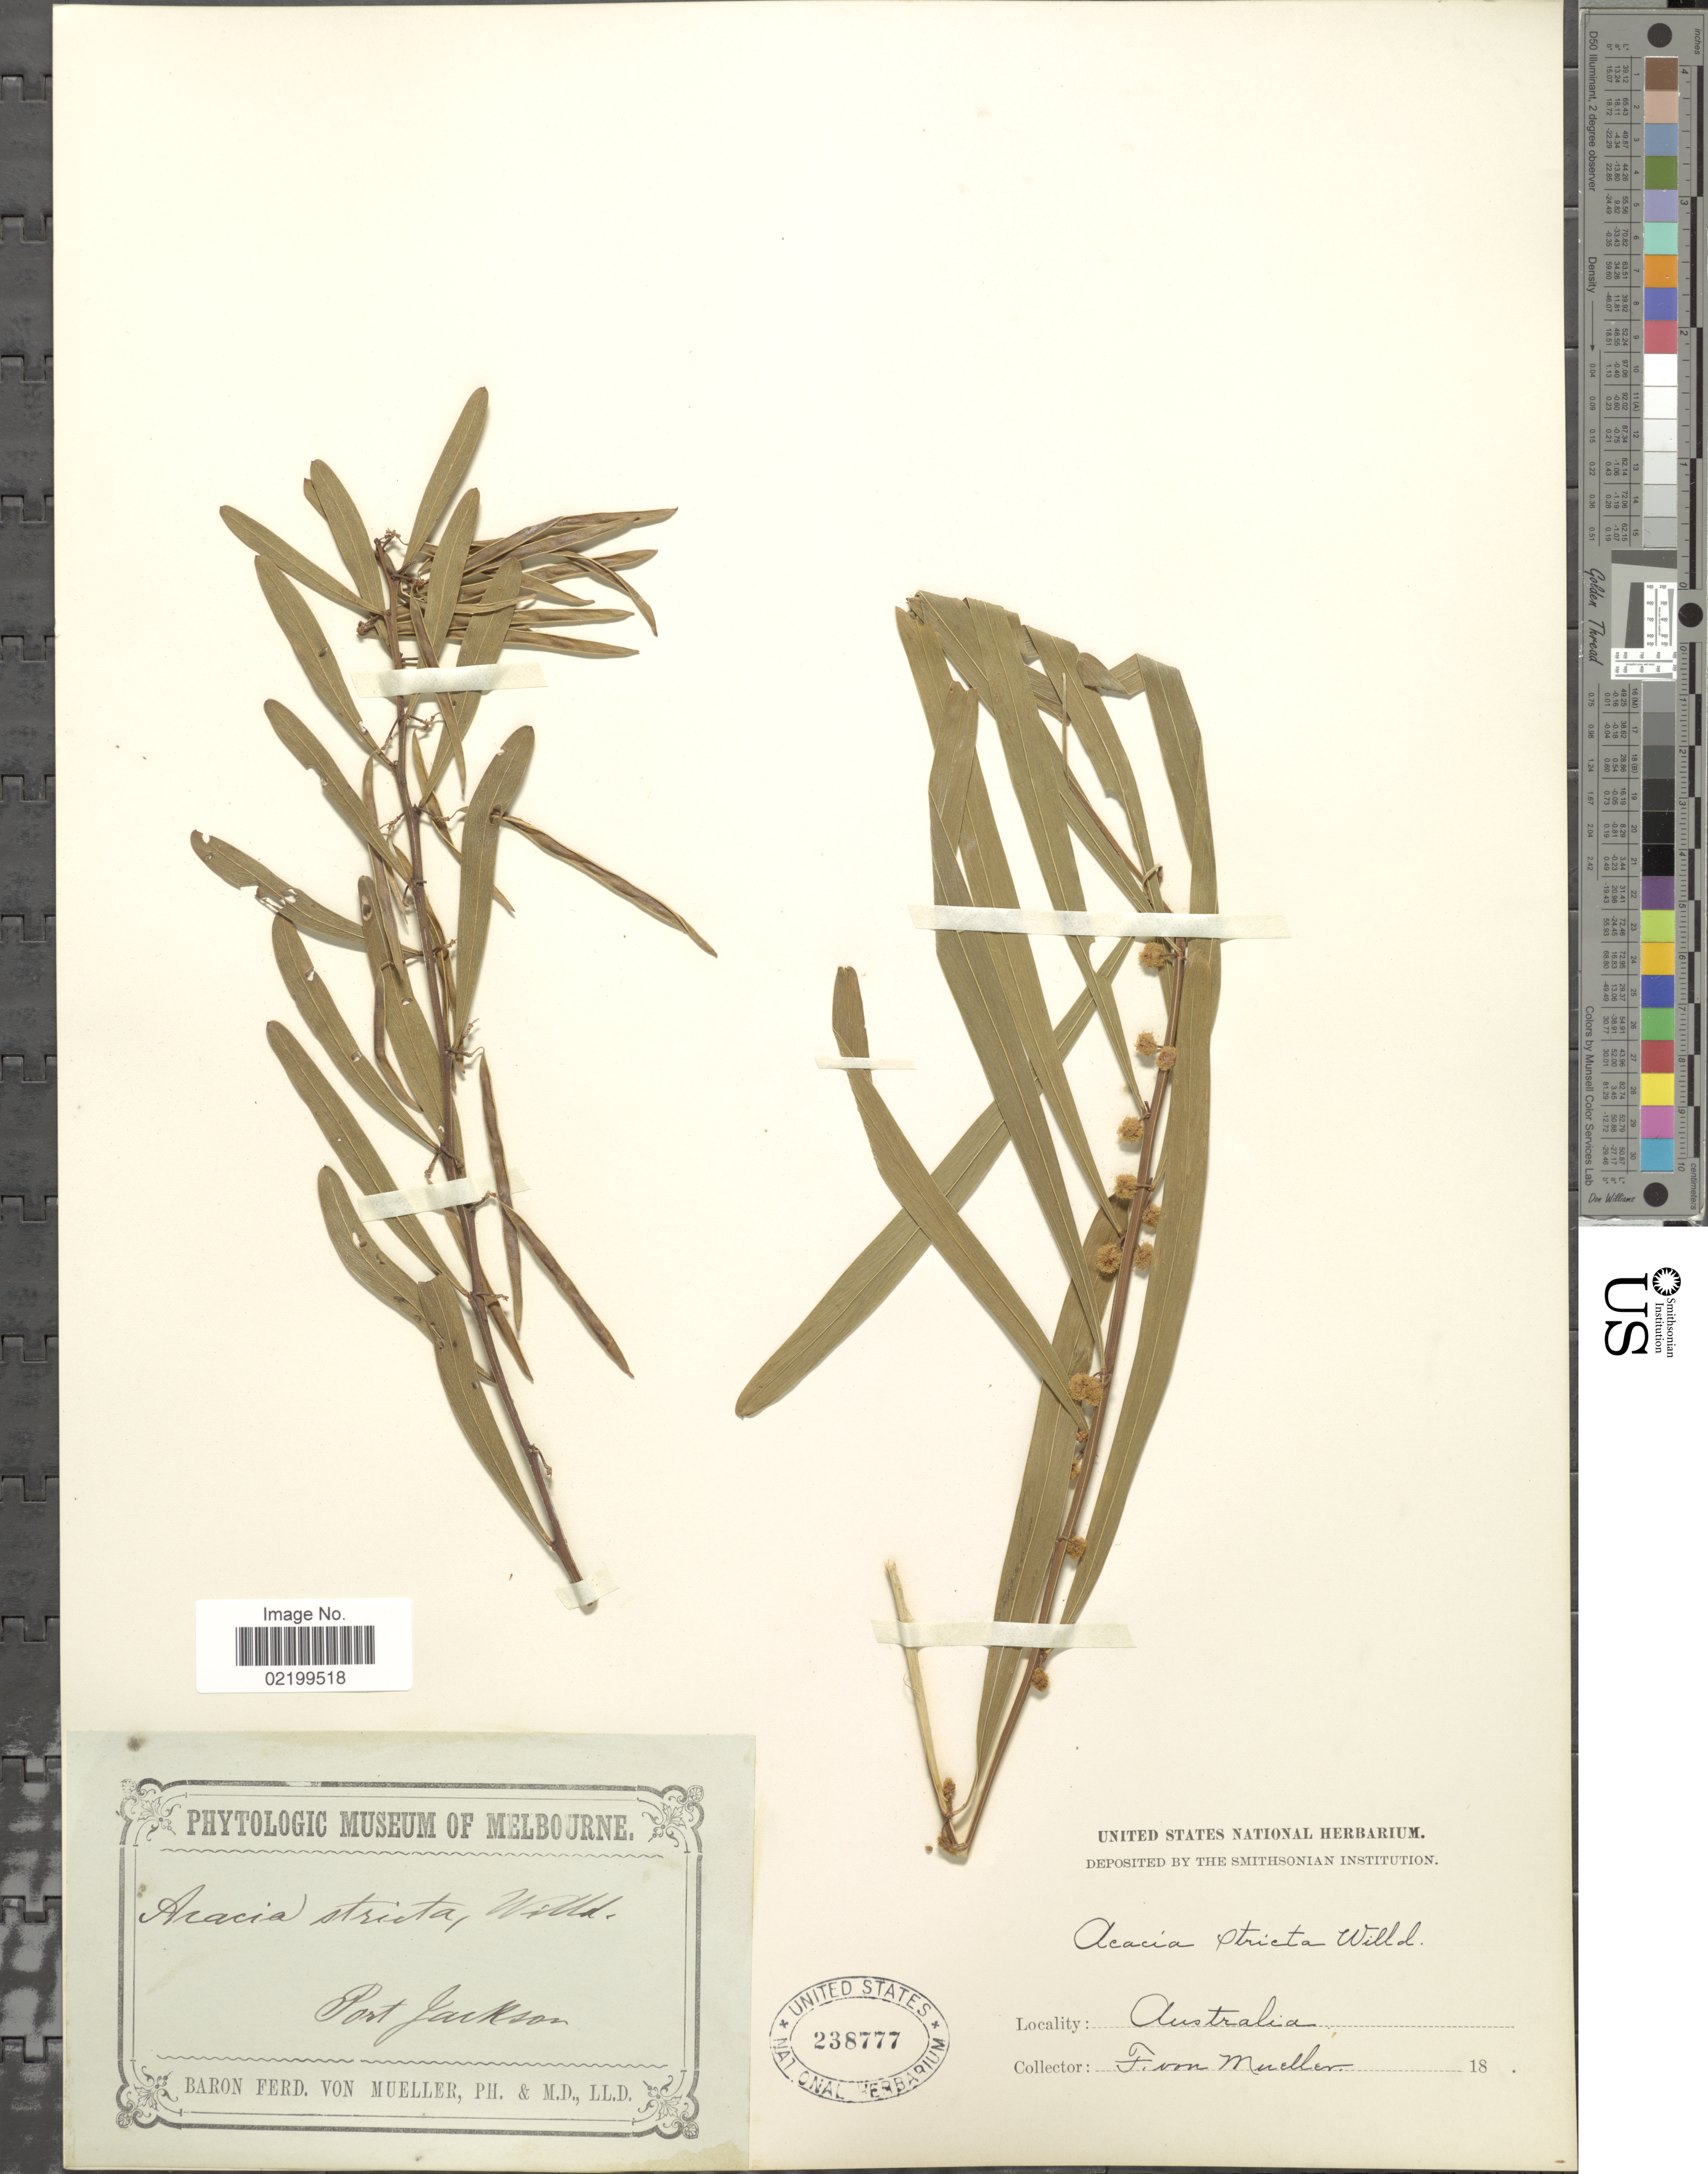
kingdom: Plantae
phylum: Tracheophyta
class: Magnoliopsida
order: Fabales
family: Fabaceae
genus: Acacia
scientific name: Acacia stricta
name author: (Andrews) Willd.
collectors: F. von Mueller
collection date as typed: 18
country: Australia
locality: Port Jackson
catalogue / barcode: US 238777